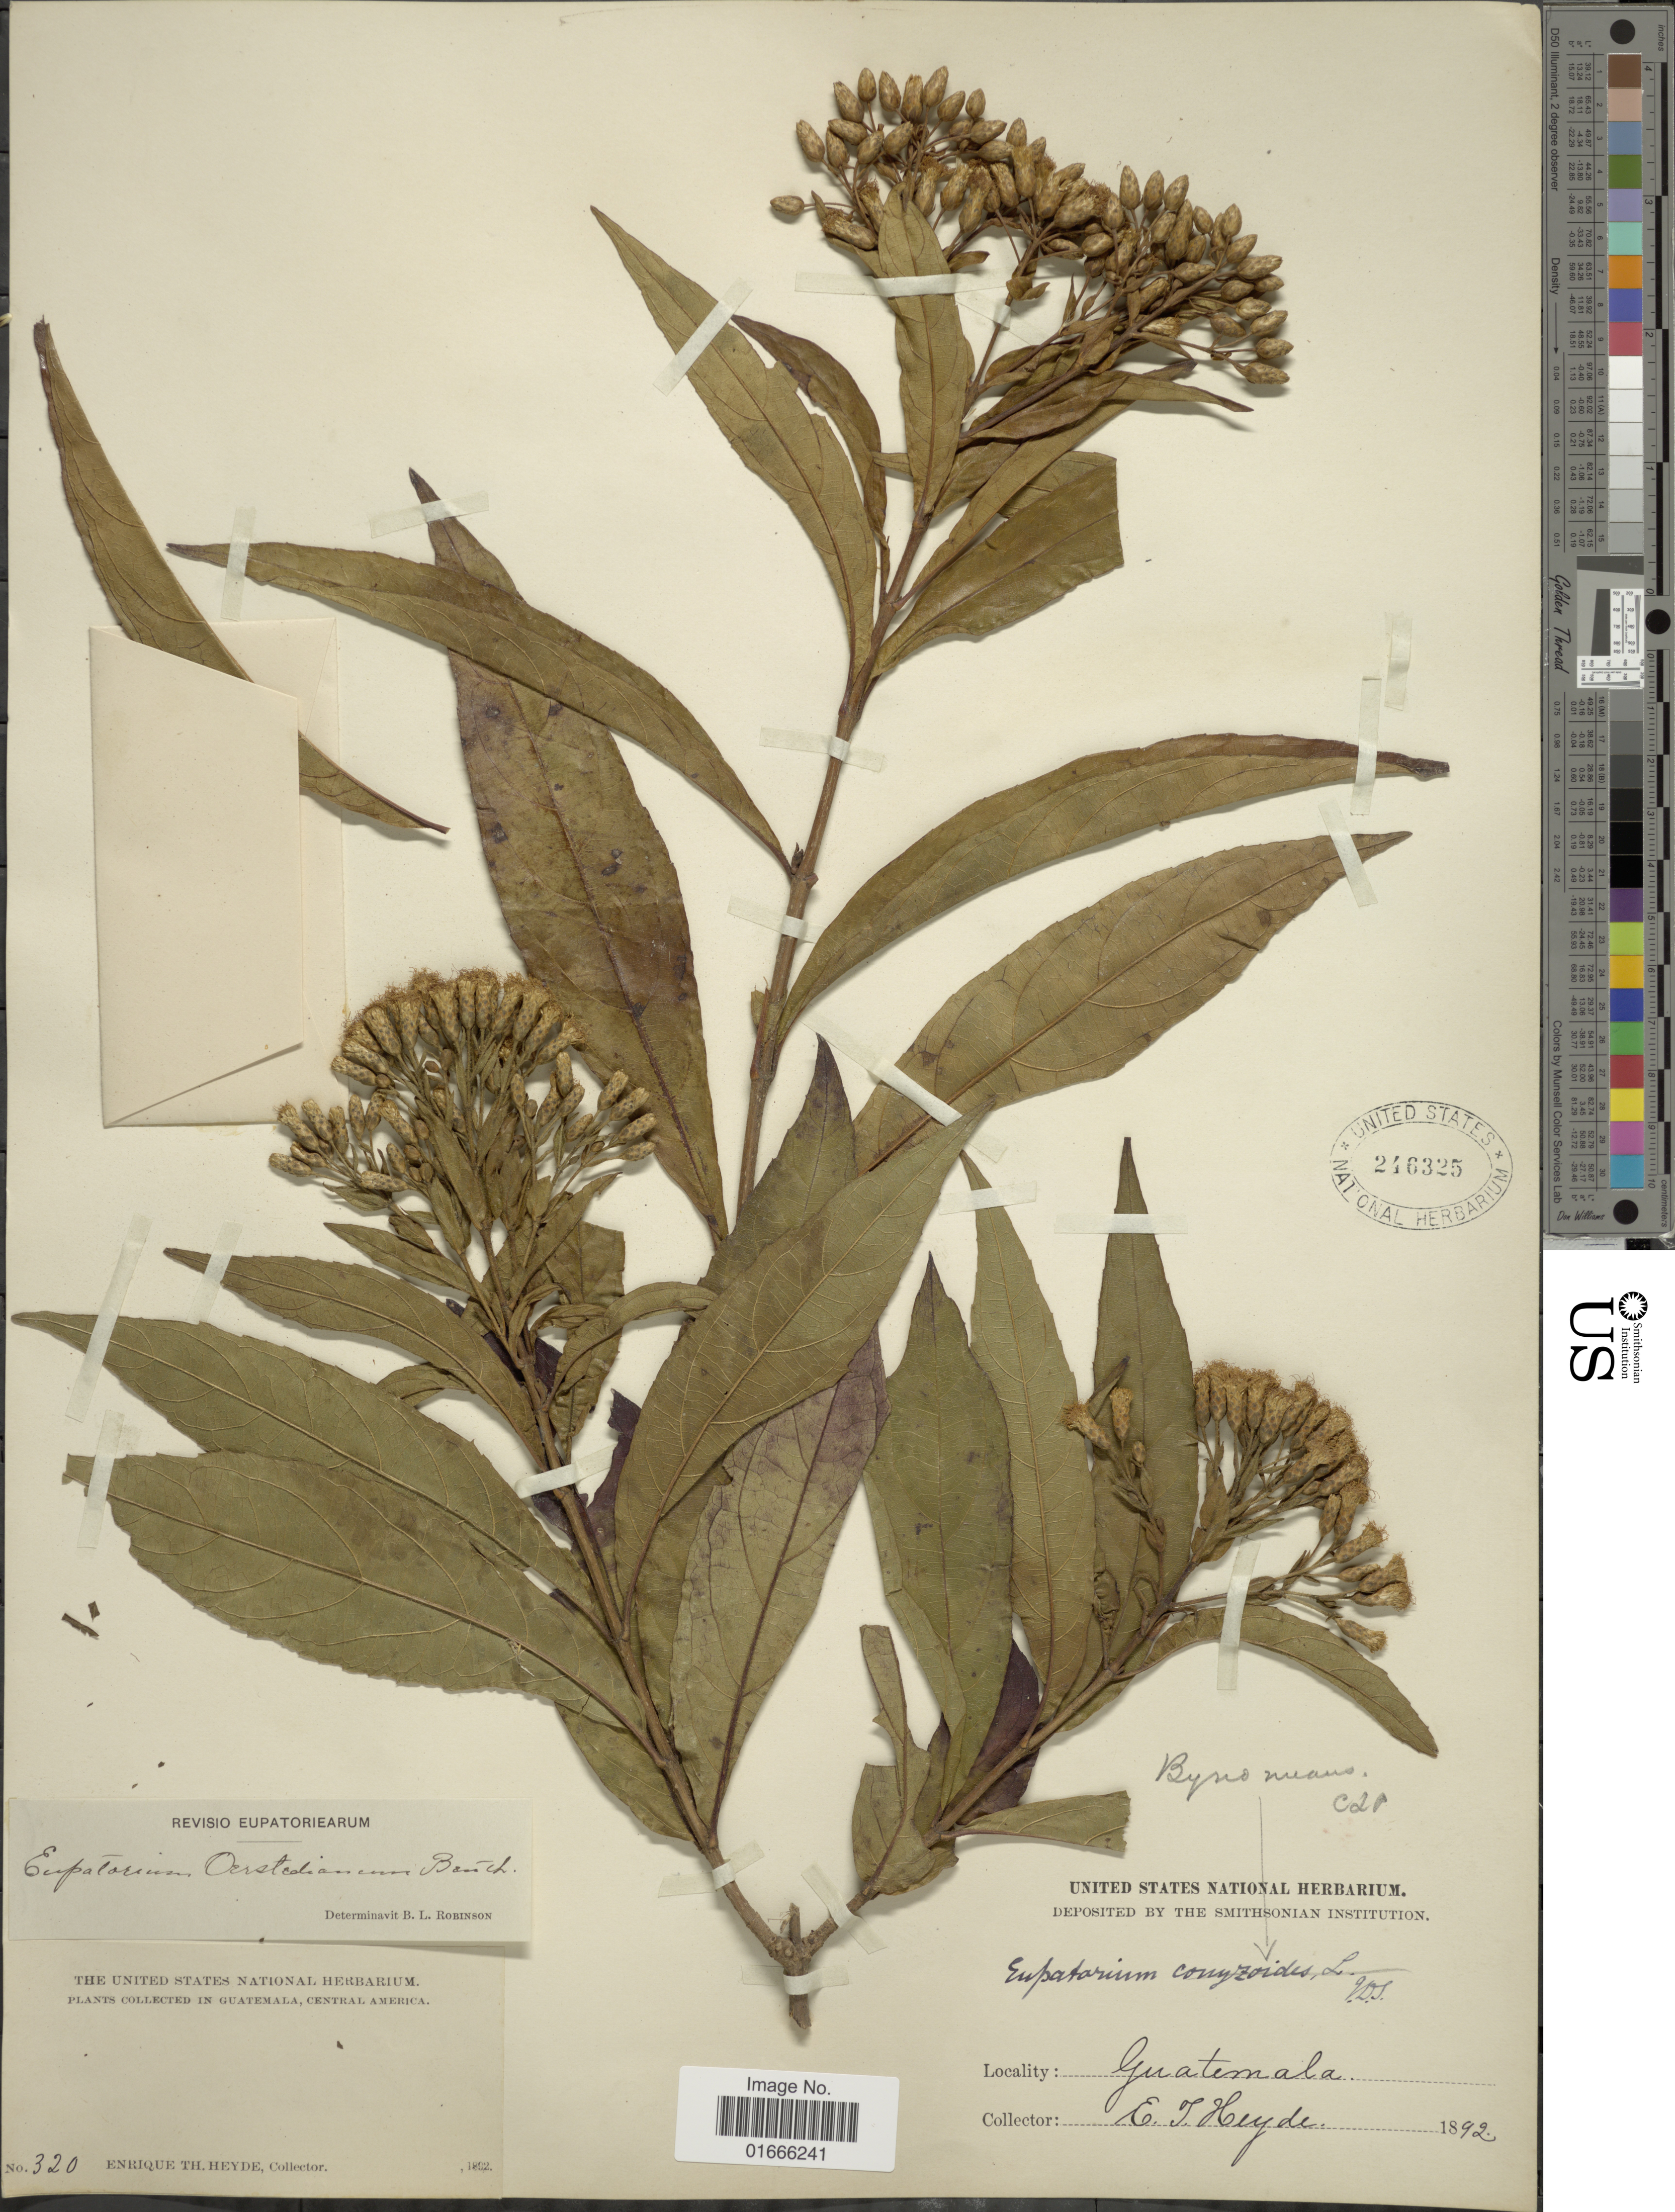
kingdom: Plantae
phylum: Tracheophyta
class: Magnoliopsida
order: Asterales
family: Asteraceae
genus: Chromolaena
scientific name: Chromolaena oerstediana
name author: (B.L. Rob. ex Oerst.) R.M. King & H. Rob.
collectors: E. T. Heyde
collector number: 320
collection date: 1892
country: Guatemala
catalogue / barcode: US 246325